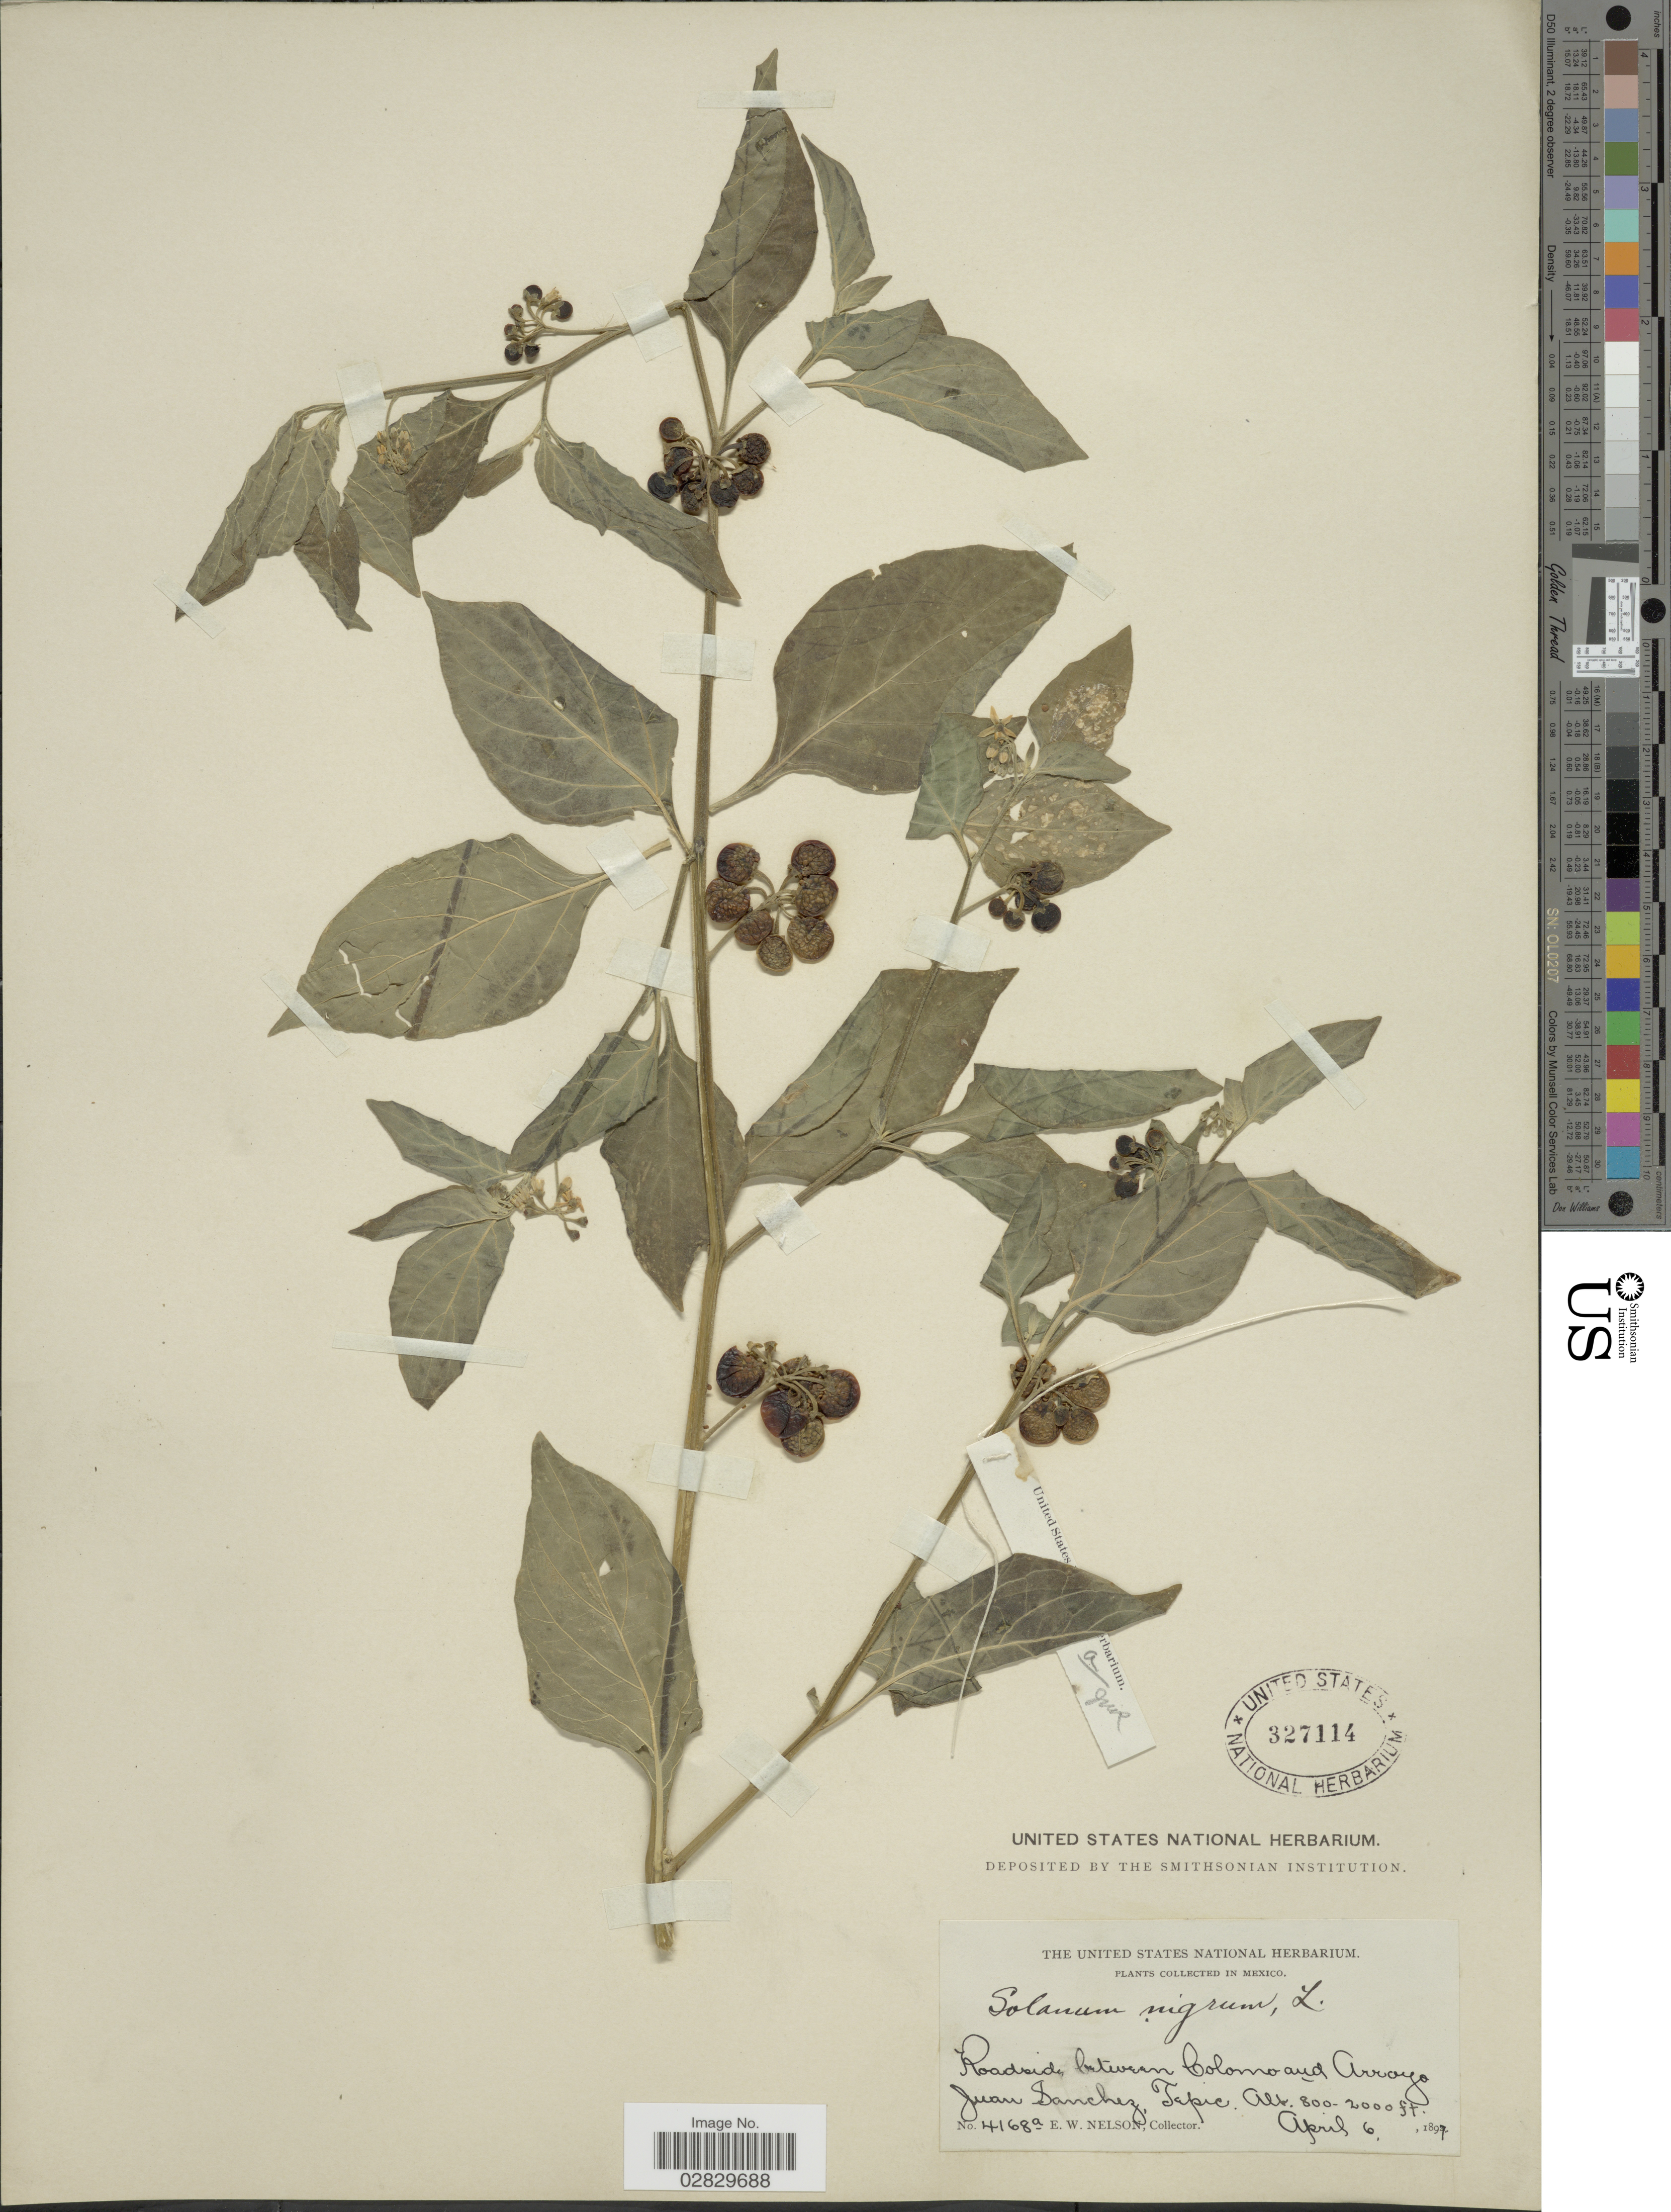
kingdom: Plantae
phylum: Tracheophyta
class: Magnoliopsida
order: Solanales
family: Solanaceae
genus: Solanum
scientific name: Solanum nigrescens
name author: M. Martens & Galeotti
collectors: E. W. Nelson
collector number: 4168a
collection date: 1897-04-06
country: Mexico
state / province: Nayarit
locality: Roadside, between Colomo and Arroyo Juan Sanchez, Tepic.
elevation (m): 244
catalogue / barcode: US 327114